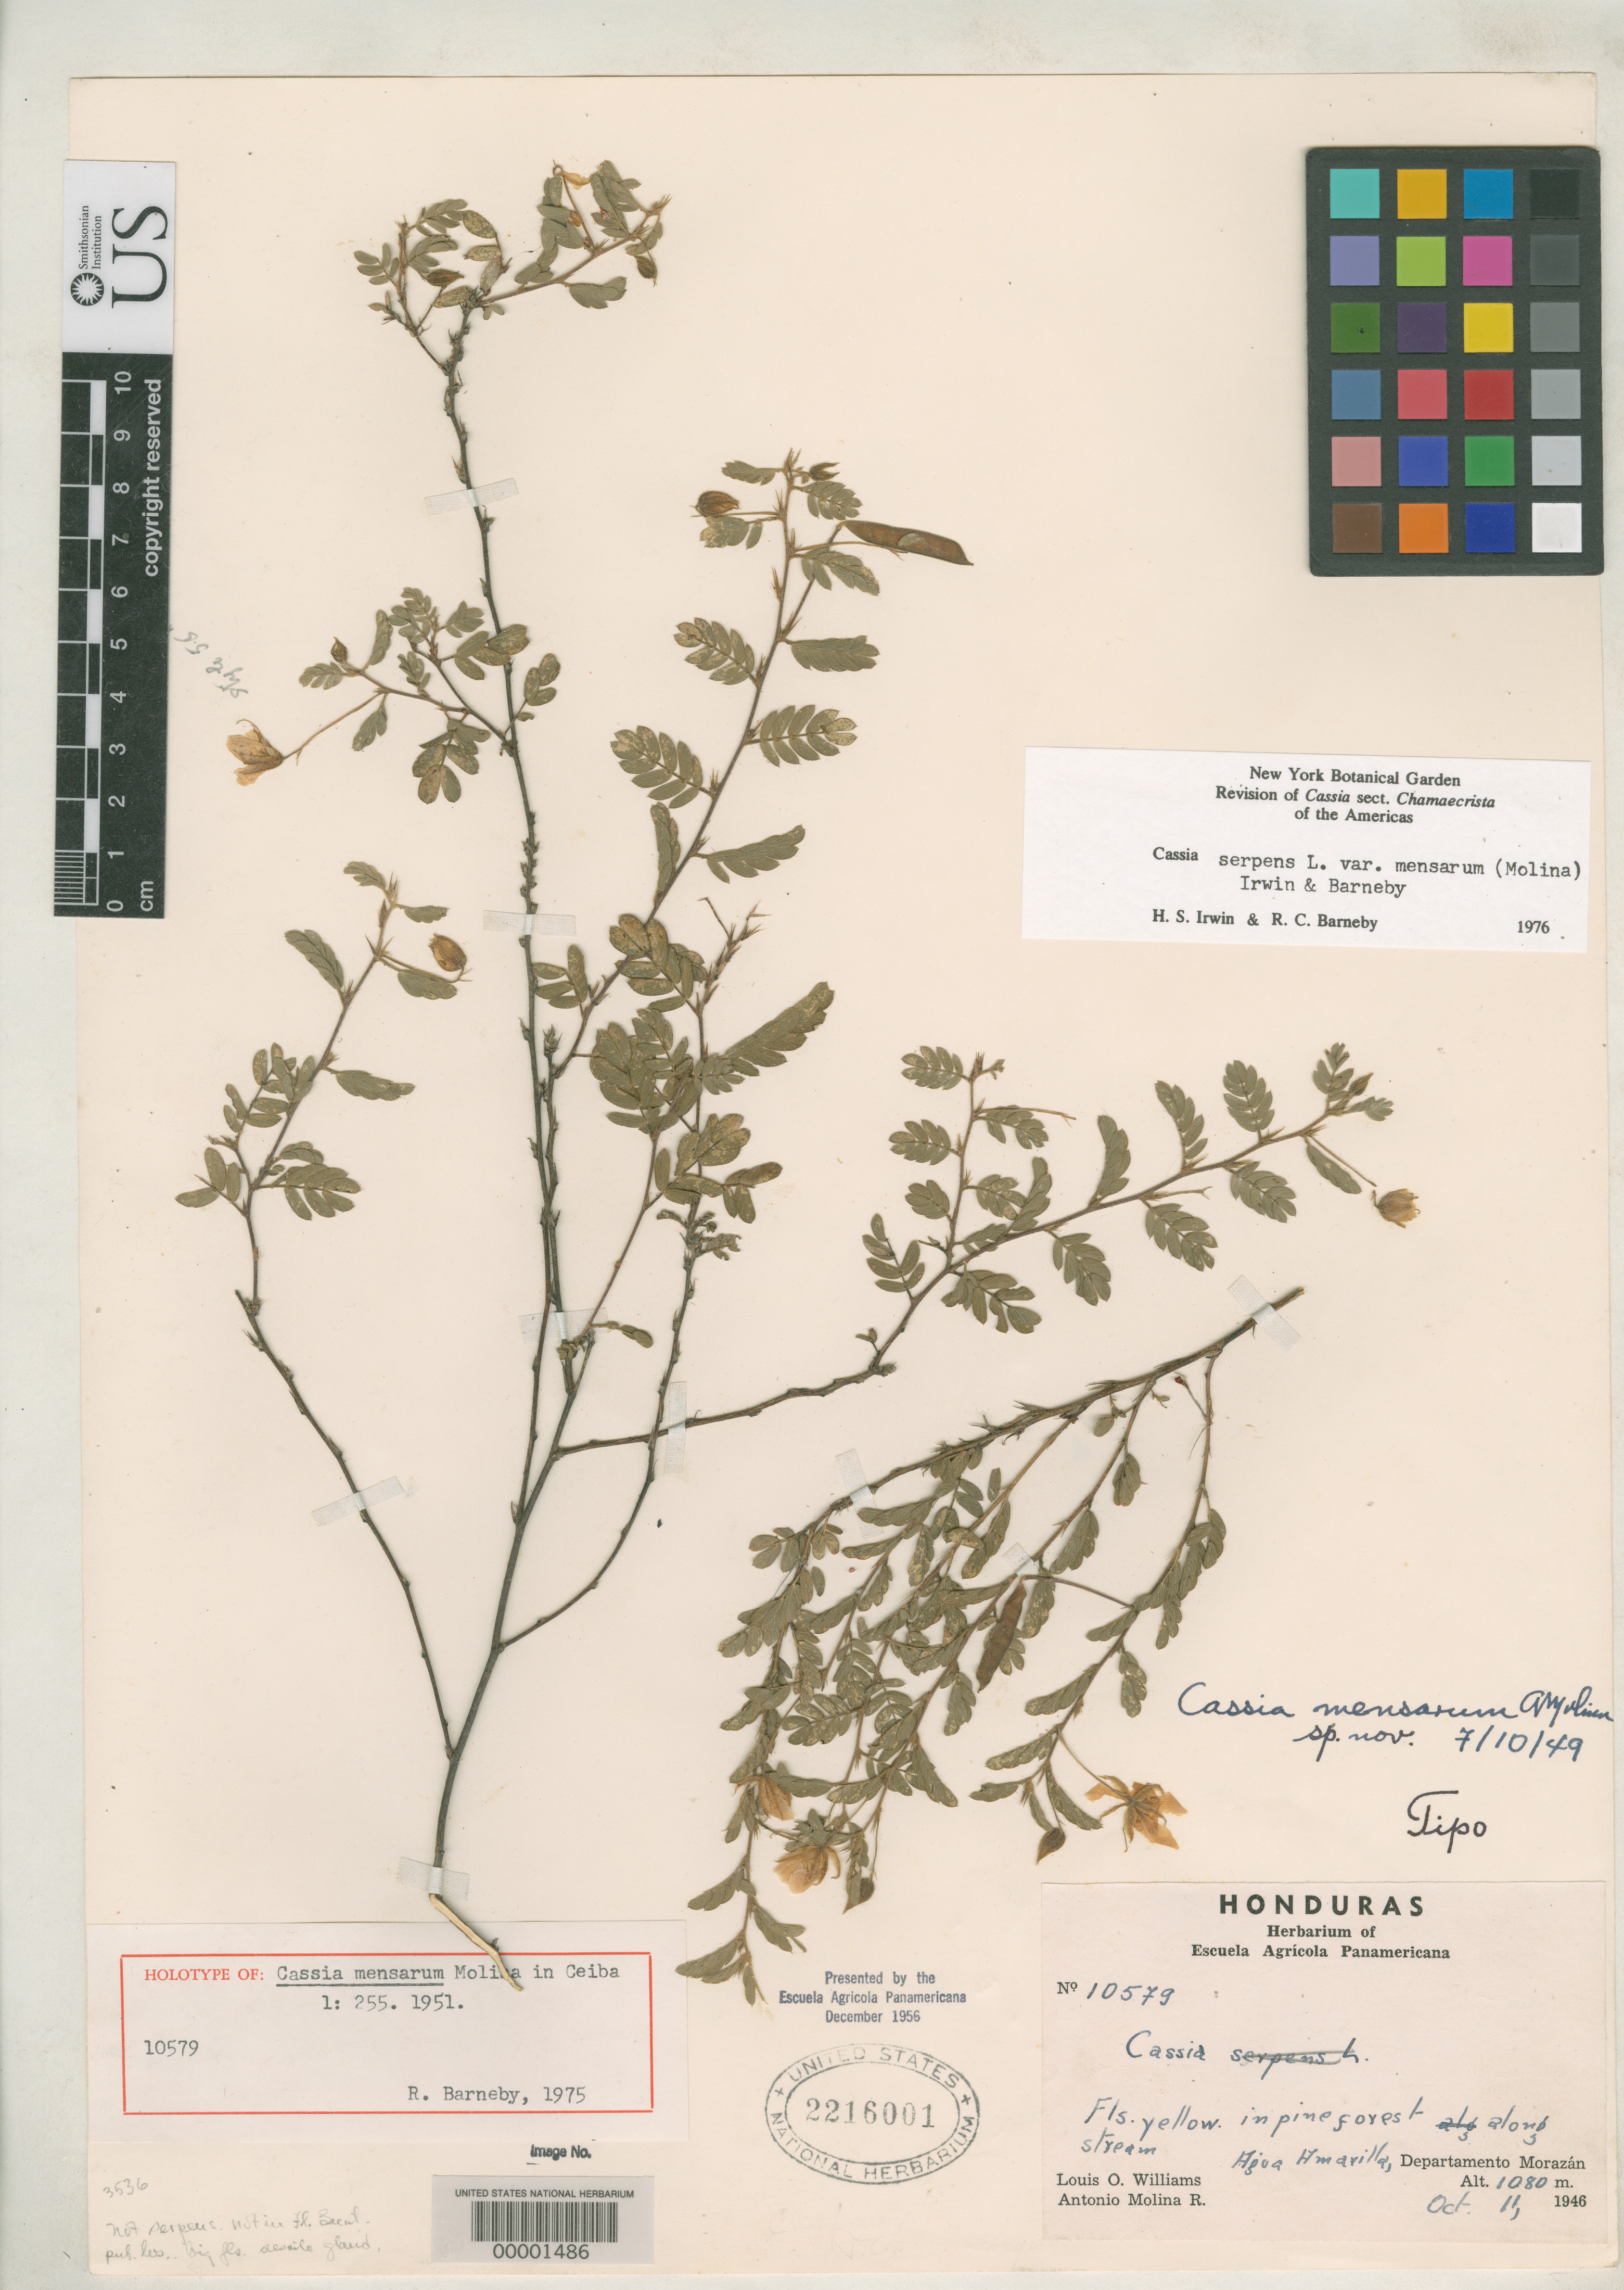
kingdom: Plantae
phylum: Tracheophyta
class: Magnoliopsida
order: Fabales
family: Fabaceae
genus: Cassia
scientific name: Cassia mensarum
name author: Ant. Molina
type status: Holotype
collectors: L. O. Williams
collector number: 10579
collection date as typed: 11 Oct 1946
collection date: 1946-10-11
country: Honduras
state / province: Fco. Morazán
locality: Agua Amarilla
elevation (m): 1080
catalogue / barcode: US 2216001